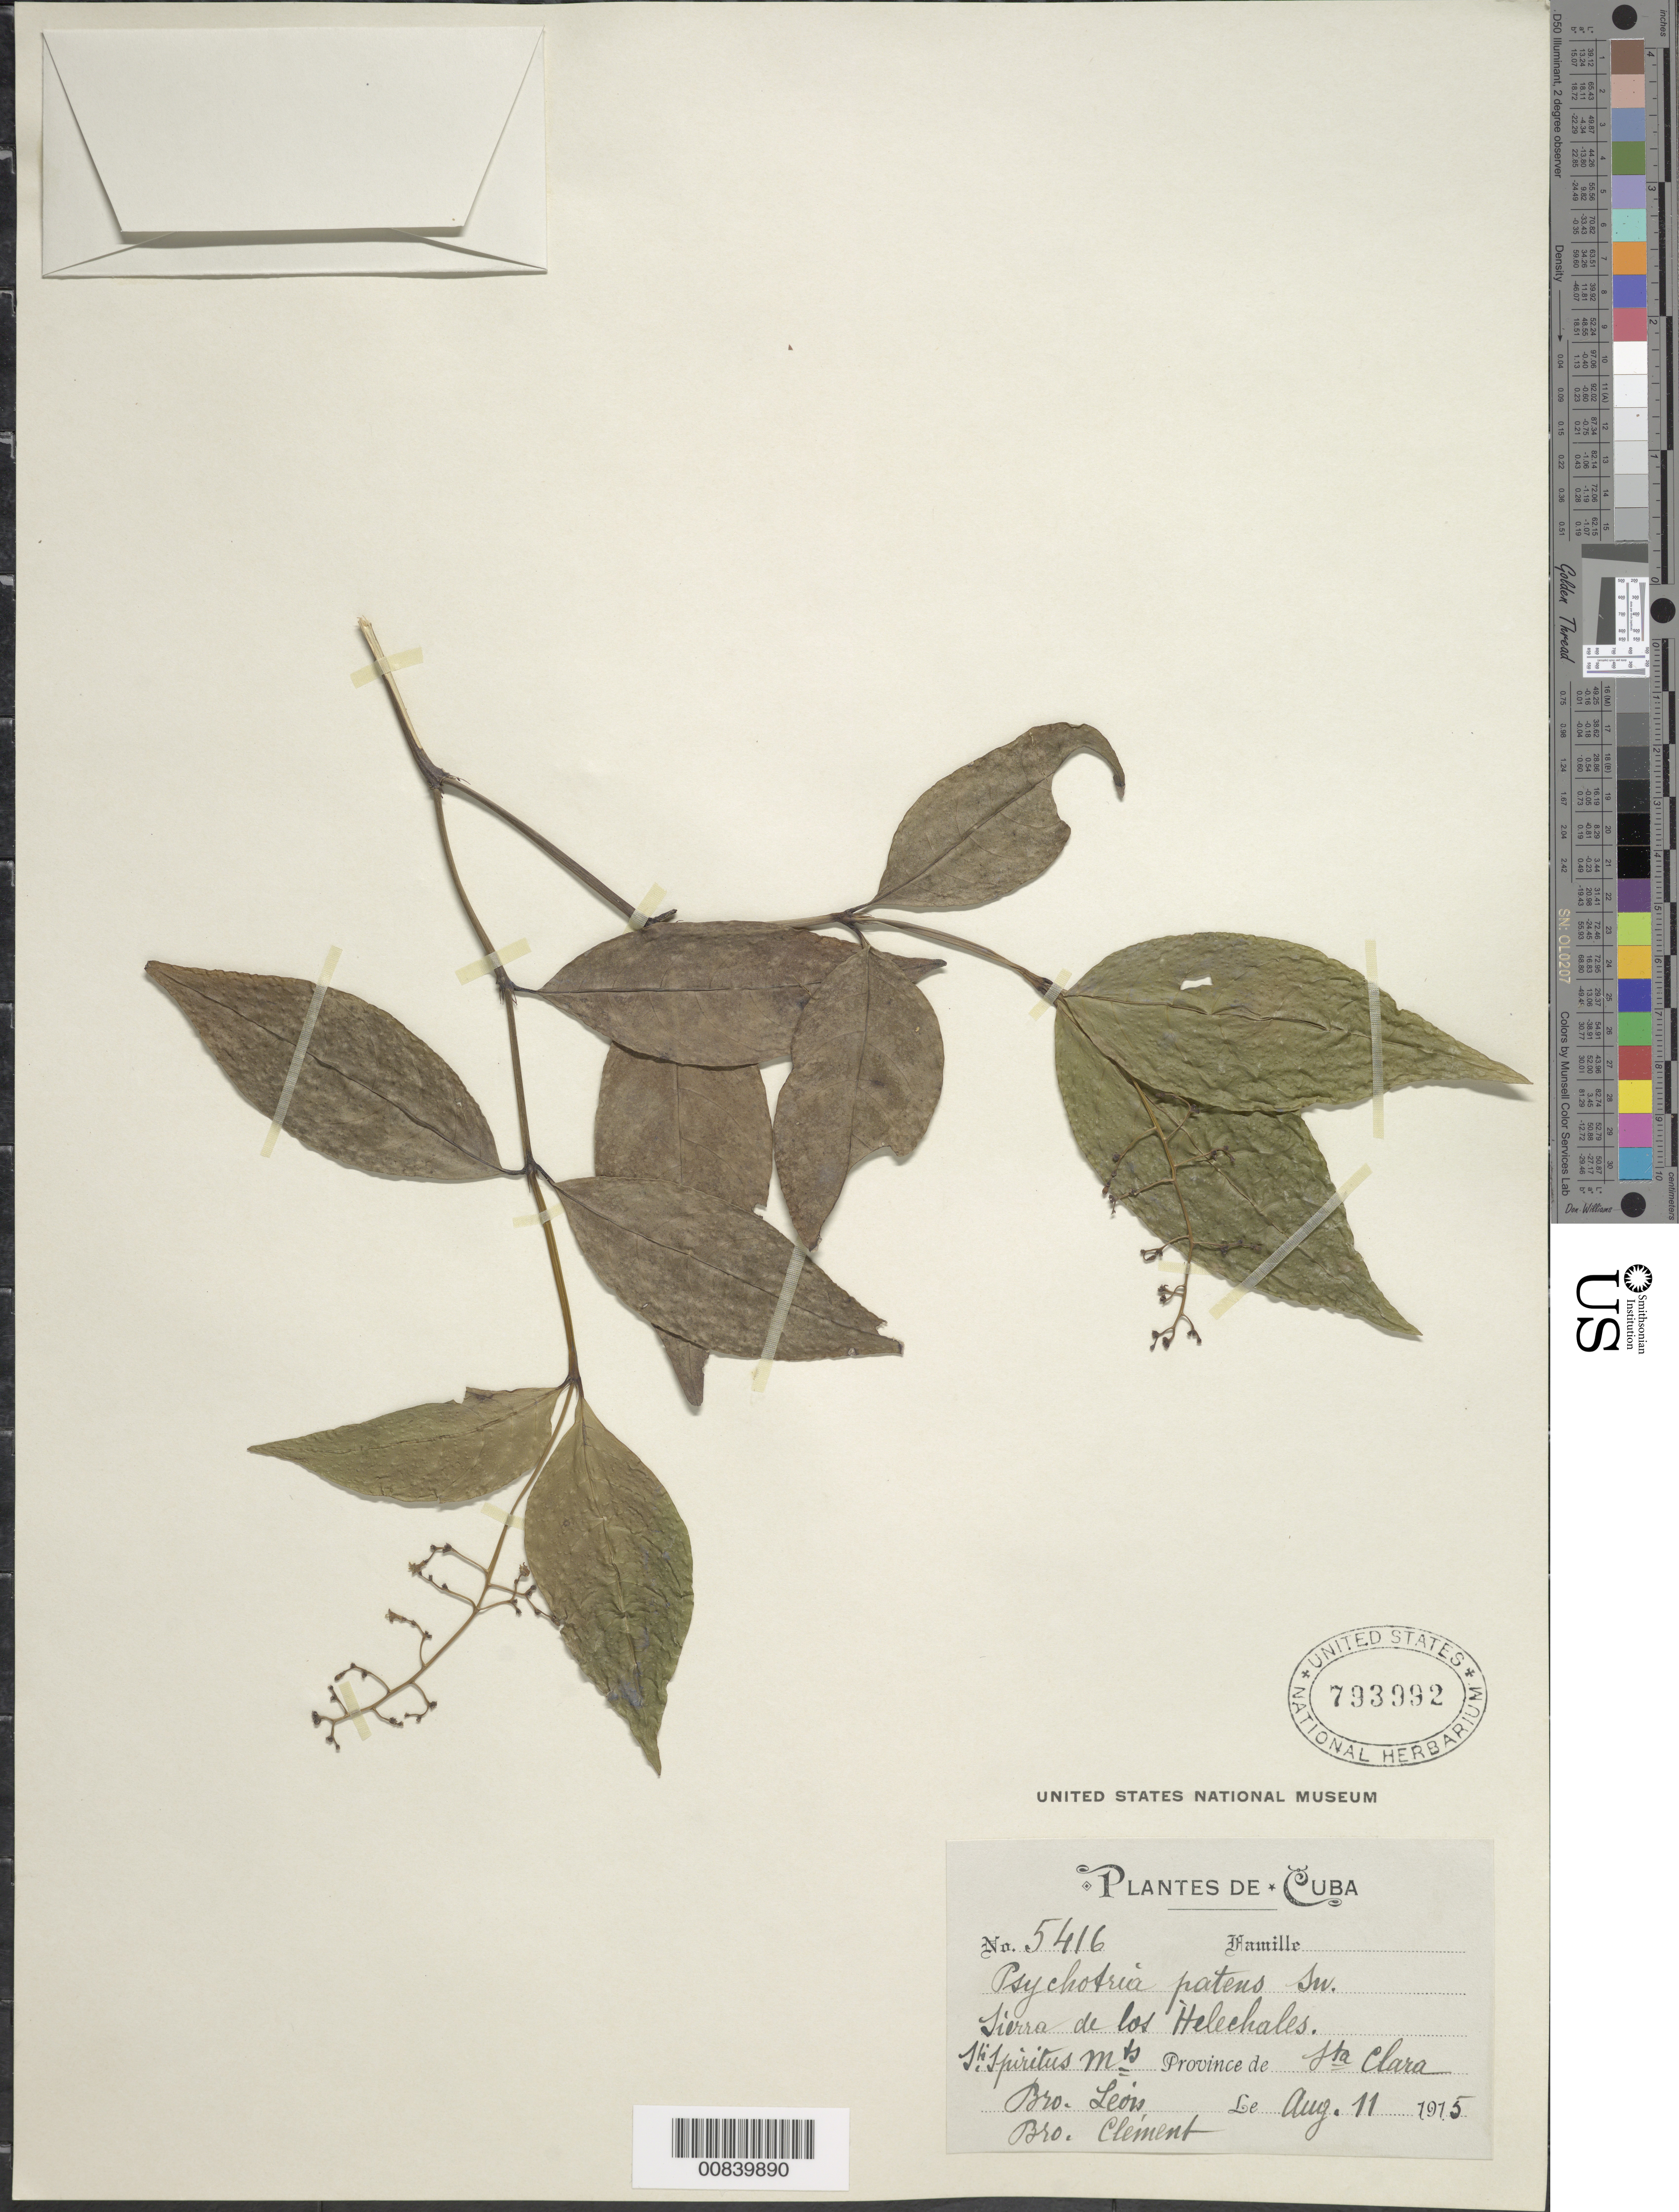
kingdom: Plantae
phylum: Tracheophyta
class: Magnoliopsida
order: Gentianales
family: Rubiaceae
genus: Psychotria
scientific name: Psychotria patens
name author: Sw.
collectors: Bro. León & B. Clement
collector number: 5416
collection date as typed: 11 Aug 1915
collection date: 1915-08-11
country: Cuba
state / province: Las Villas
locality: Sierra de los Helechales. Ste. Spiritus Mts.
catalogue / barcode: US 793992